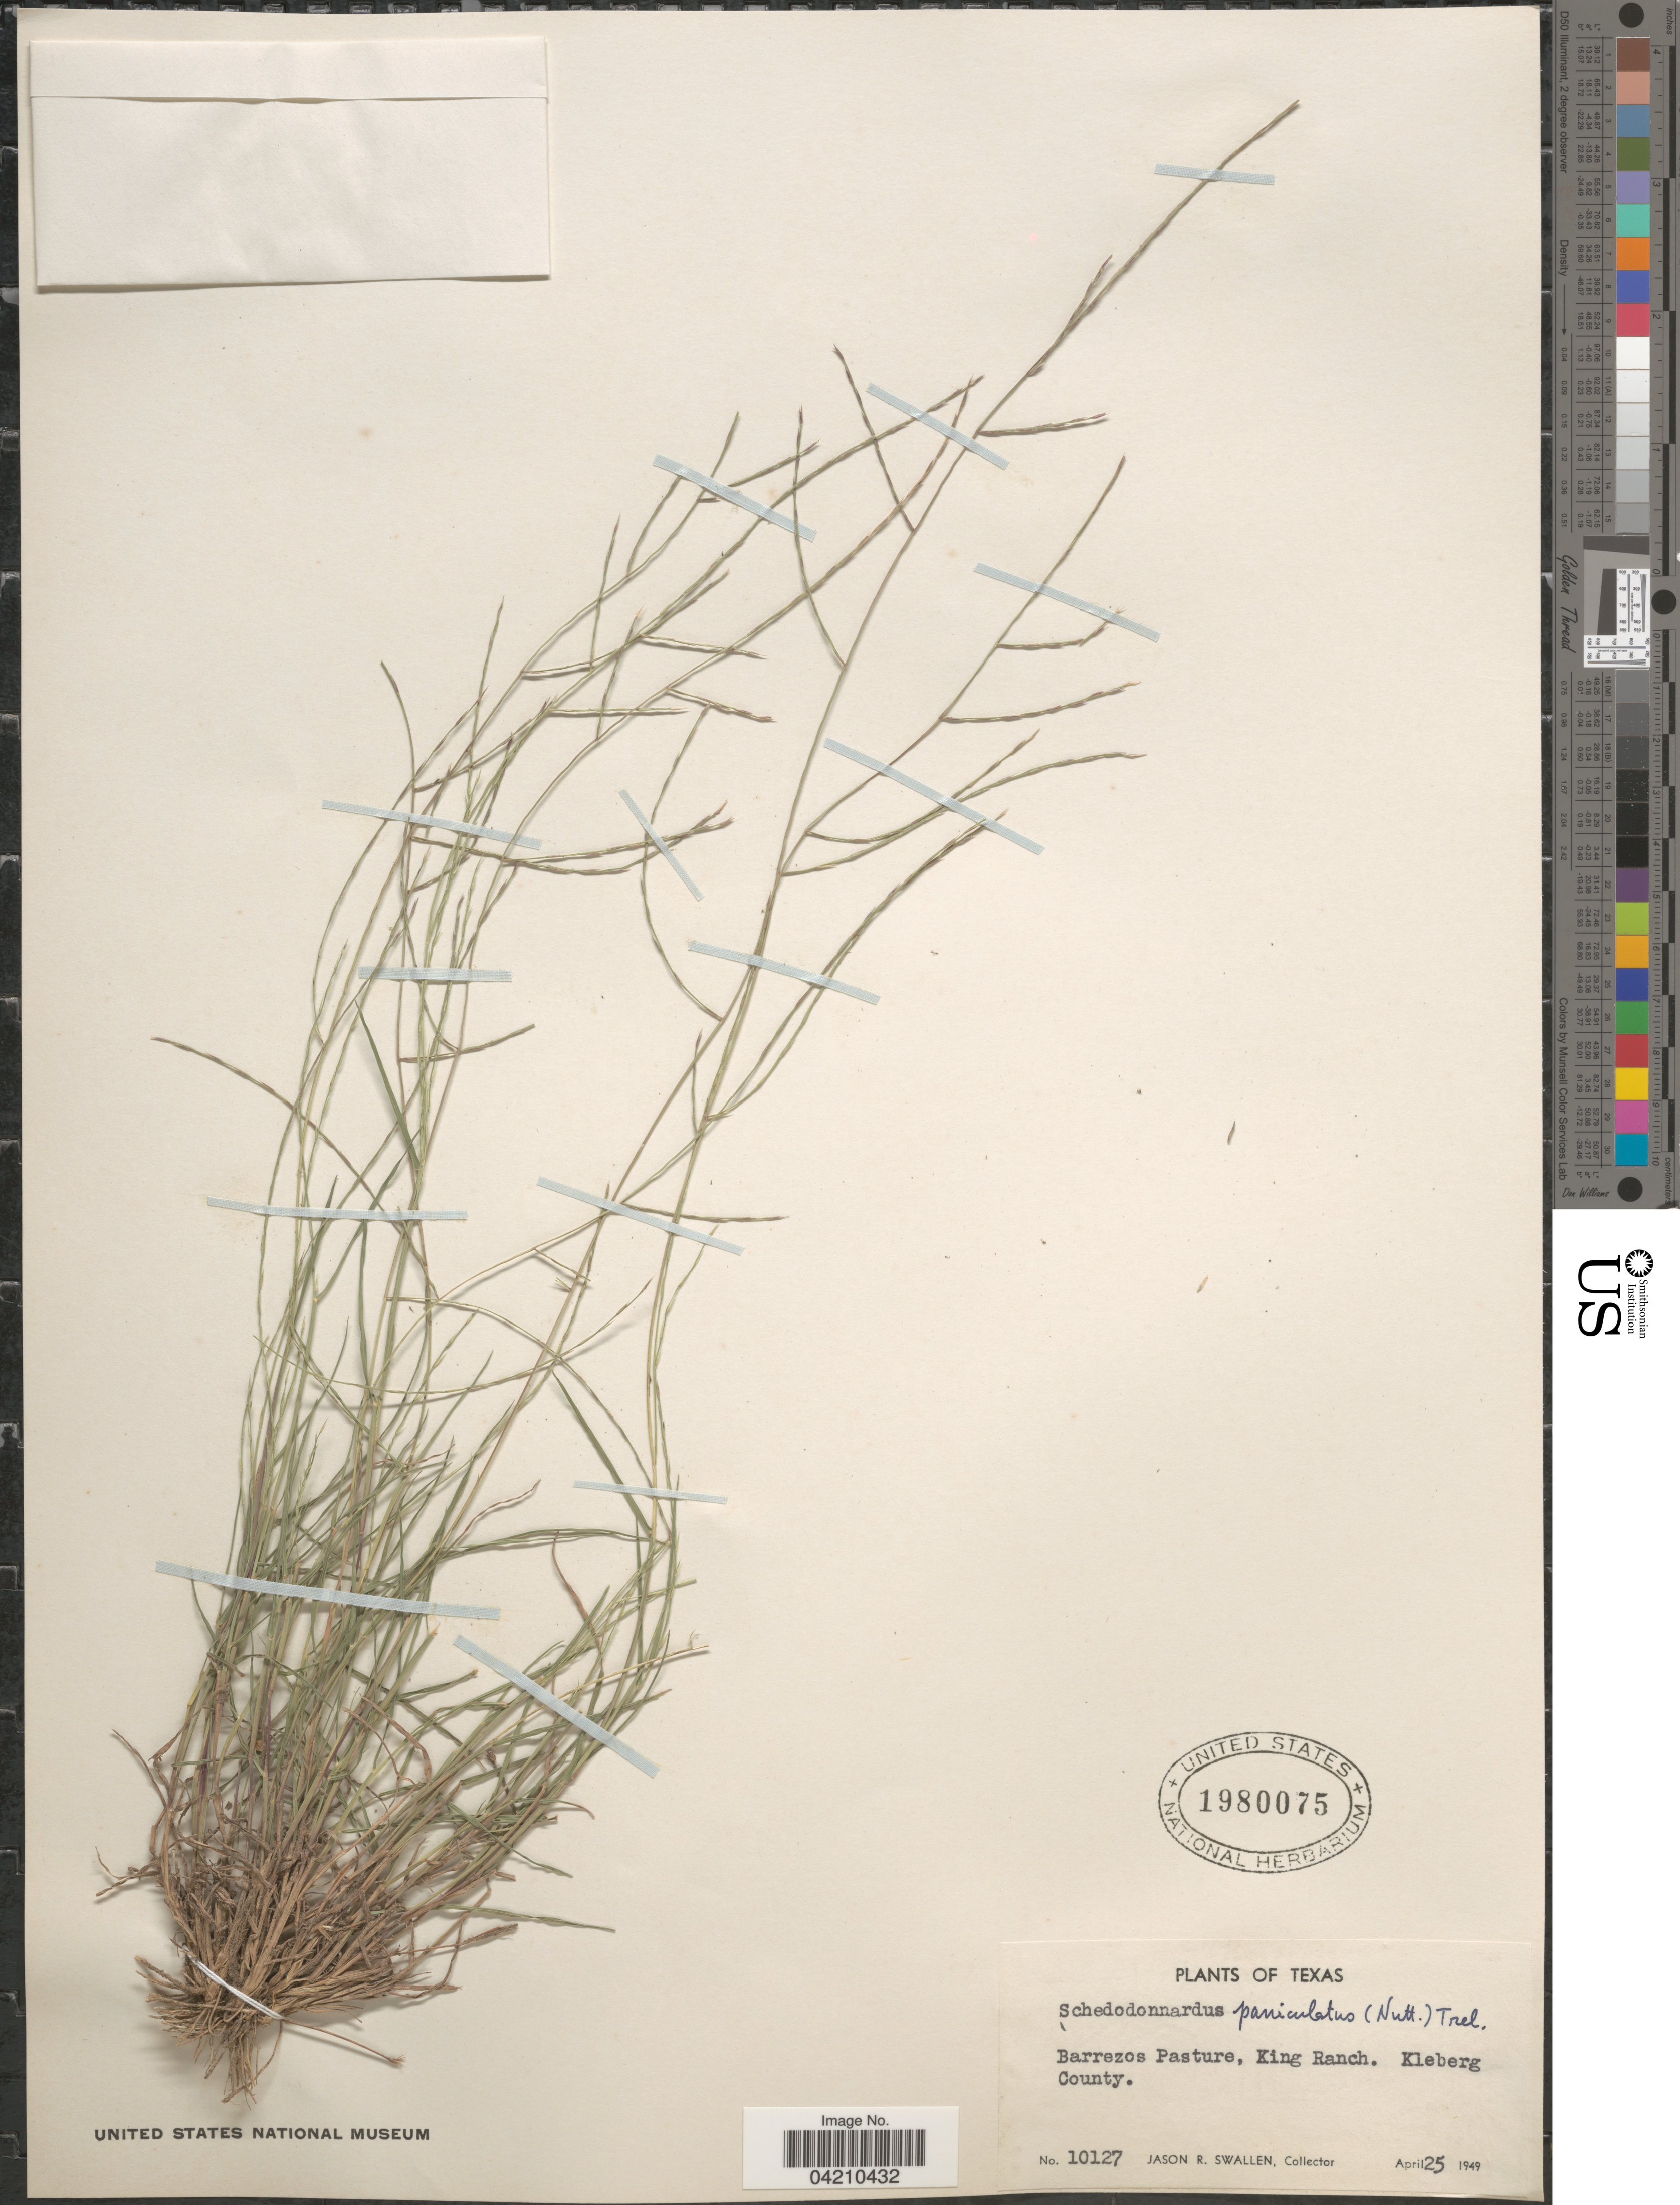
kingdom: Plantae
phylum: Tracheophyta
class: Liliopsida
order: Poales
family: Poaceae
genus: Muhlenbergia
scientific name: Muhlenbergia paniculata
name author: (Nutt.) Columbus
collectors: J. R. Swallen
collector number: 10127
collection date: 1949-04-25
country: United States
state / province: Texas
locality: Barrezos Pasture, King Ranch. Kleberg County.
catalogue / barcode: US 1980075